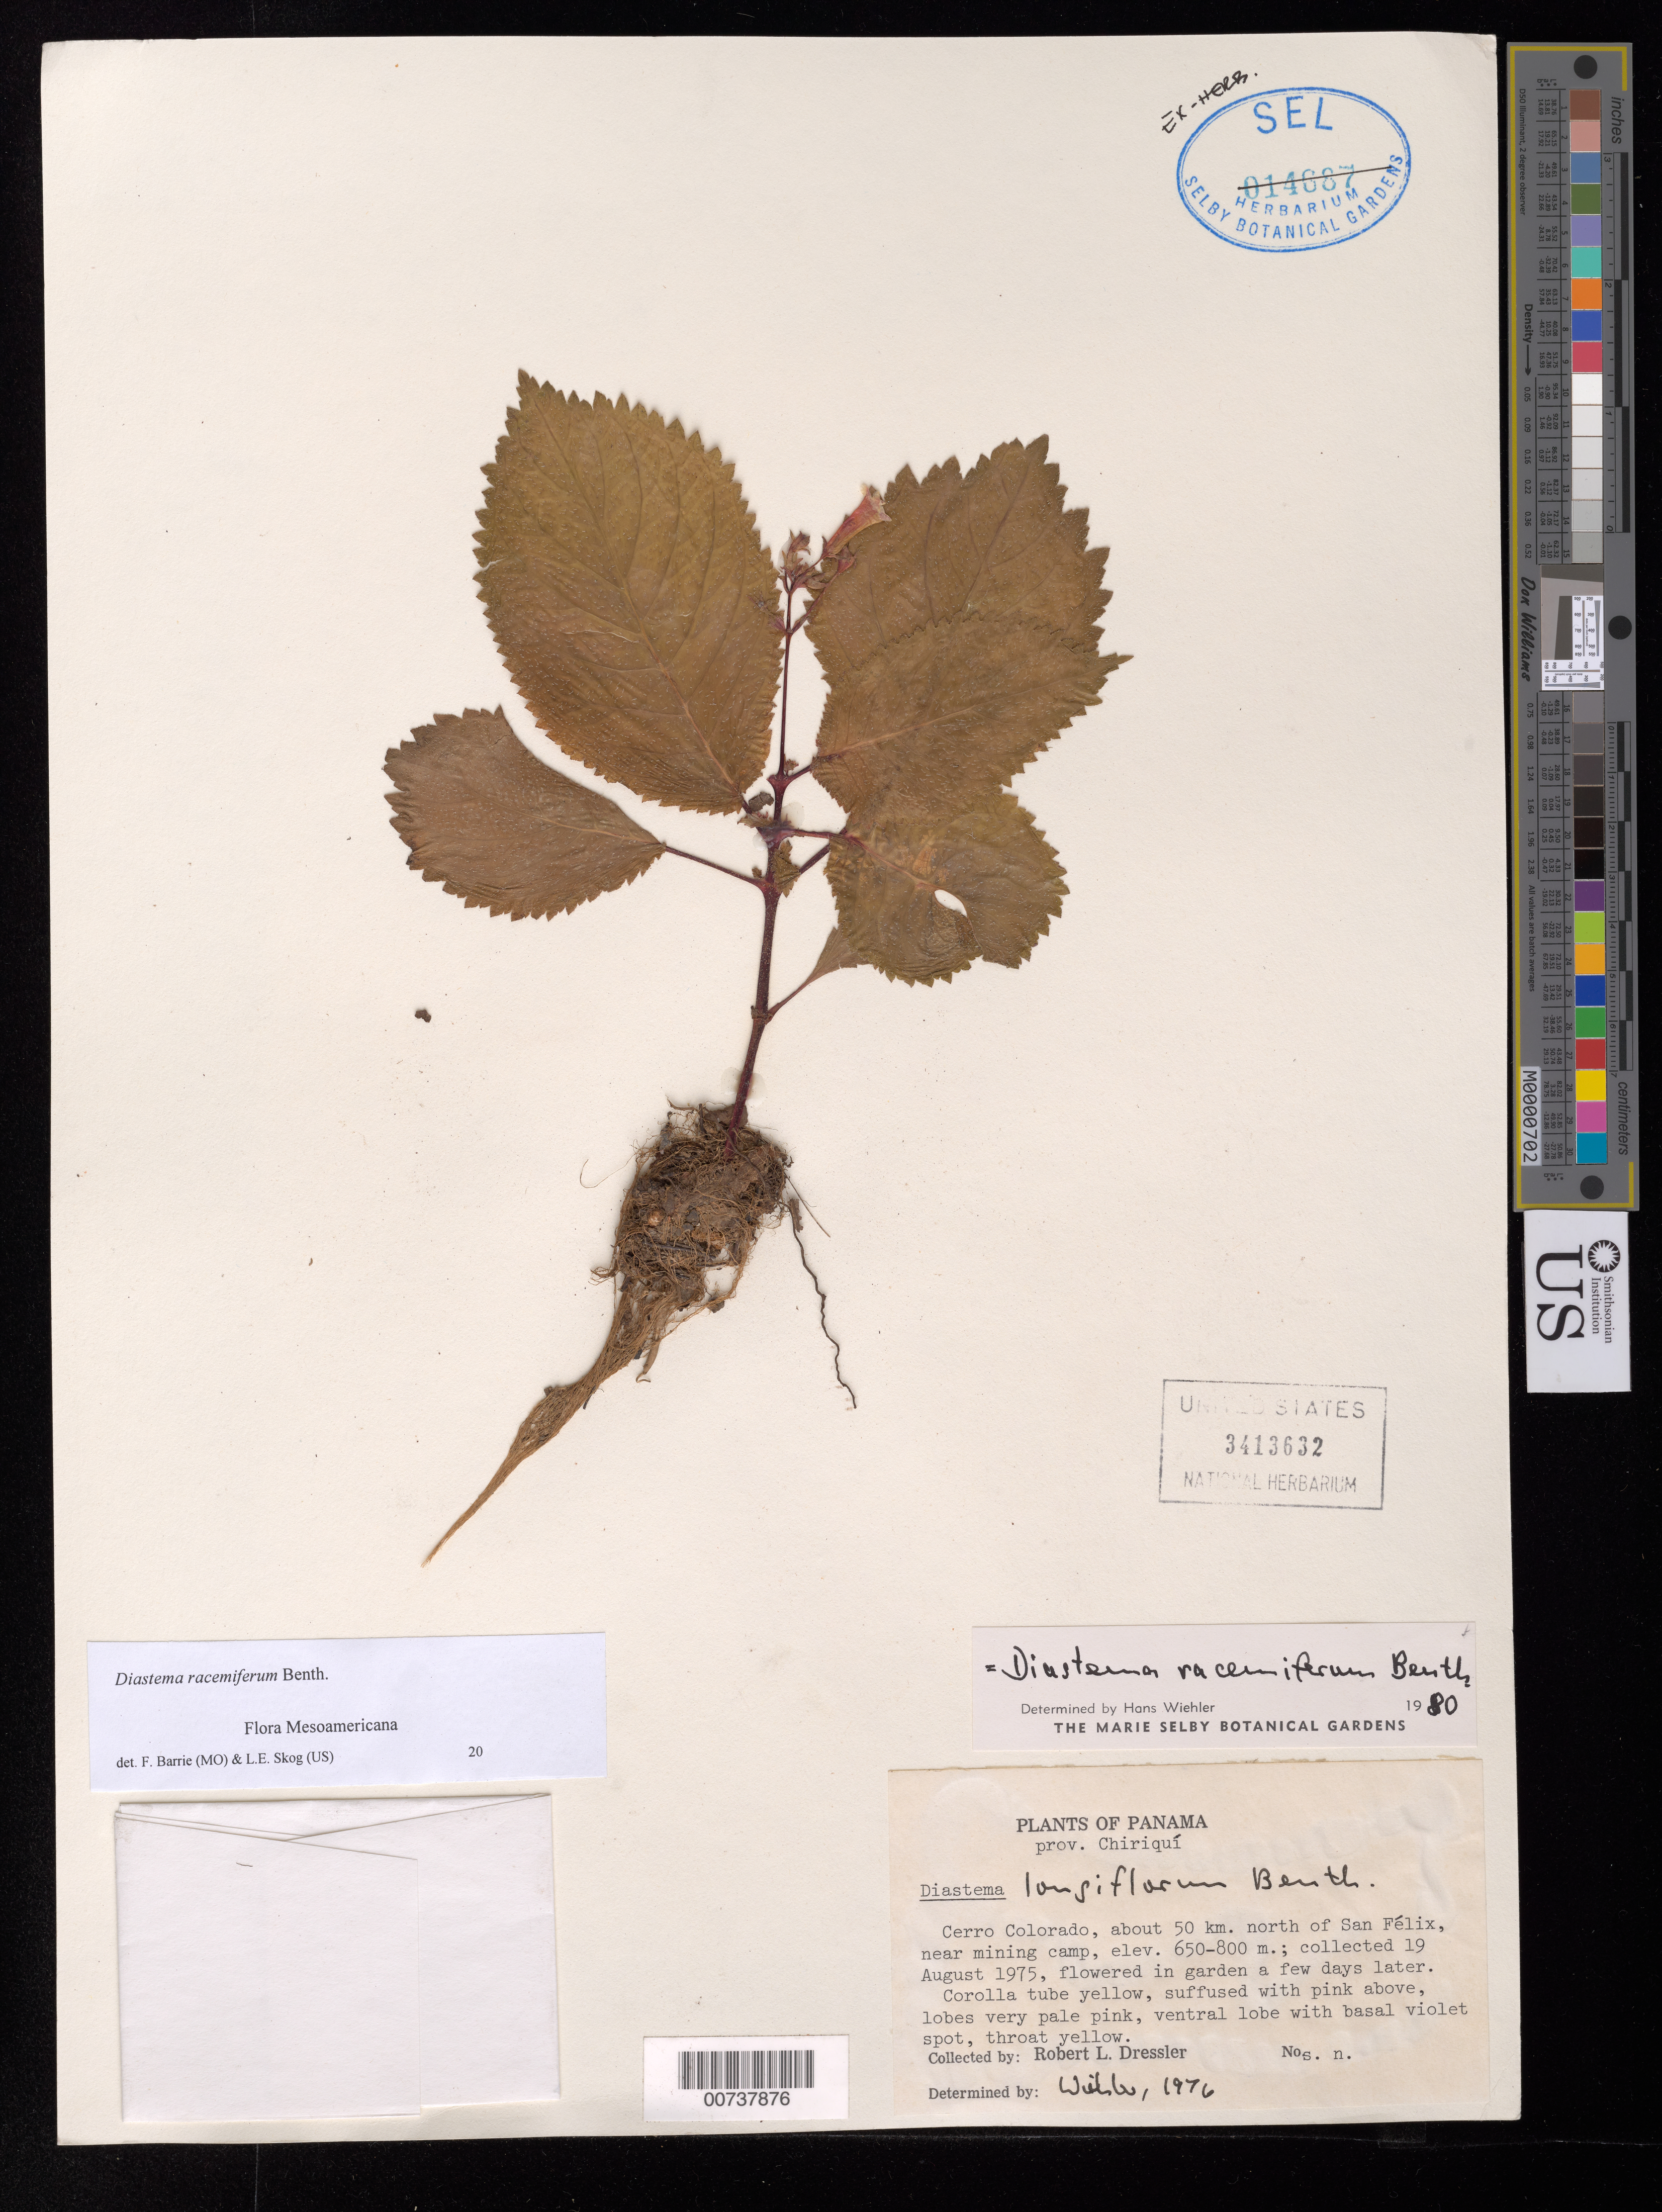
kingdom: Plantae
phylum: Tracheophyta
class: Magnoliopsida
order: Lamiales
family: Gesneriaceae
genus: Diastema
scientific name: Diastema racemiferum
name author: Benth.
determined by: Wiehler, H. J.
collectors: R. Dressler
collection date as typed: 19 Aug 1975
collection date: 1975-08-19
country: Panama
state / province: Chiriquí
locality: Cerro Colorado, about 50 km N of San Félix, near mining camp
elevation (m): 650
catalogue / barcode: US 3413632